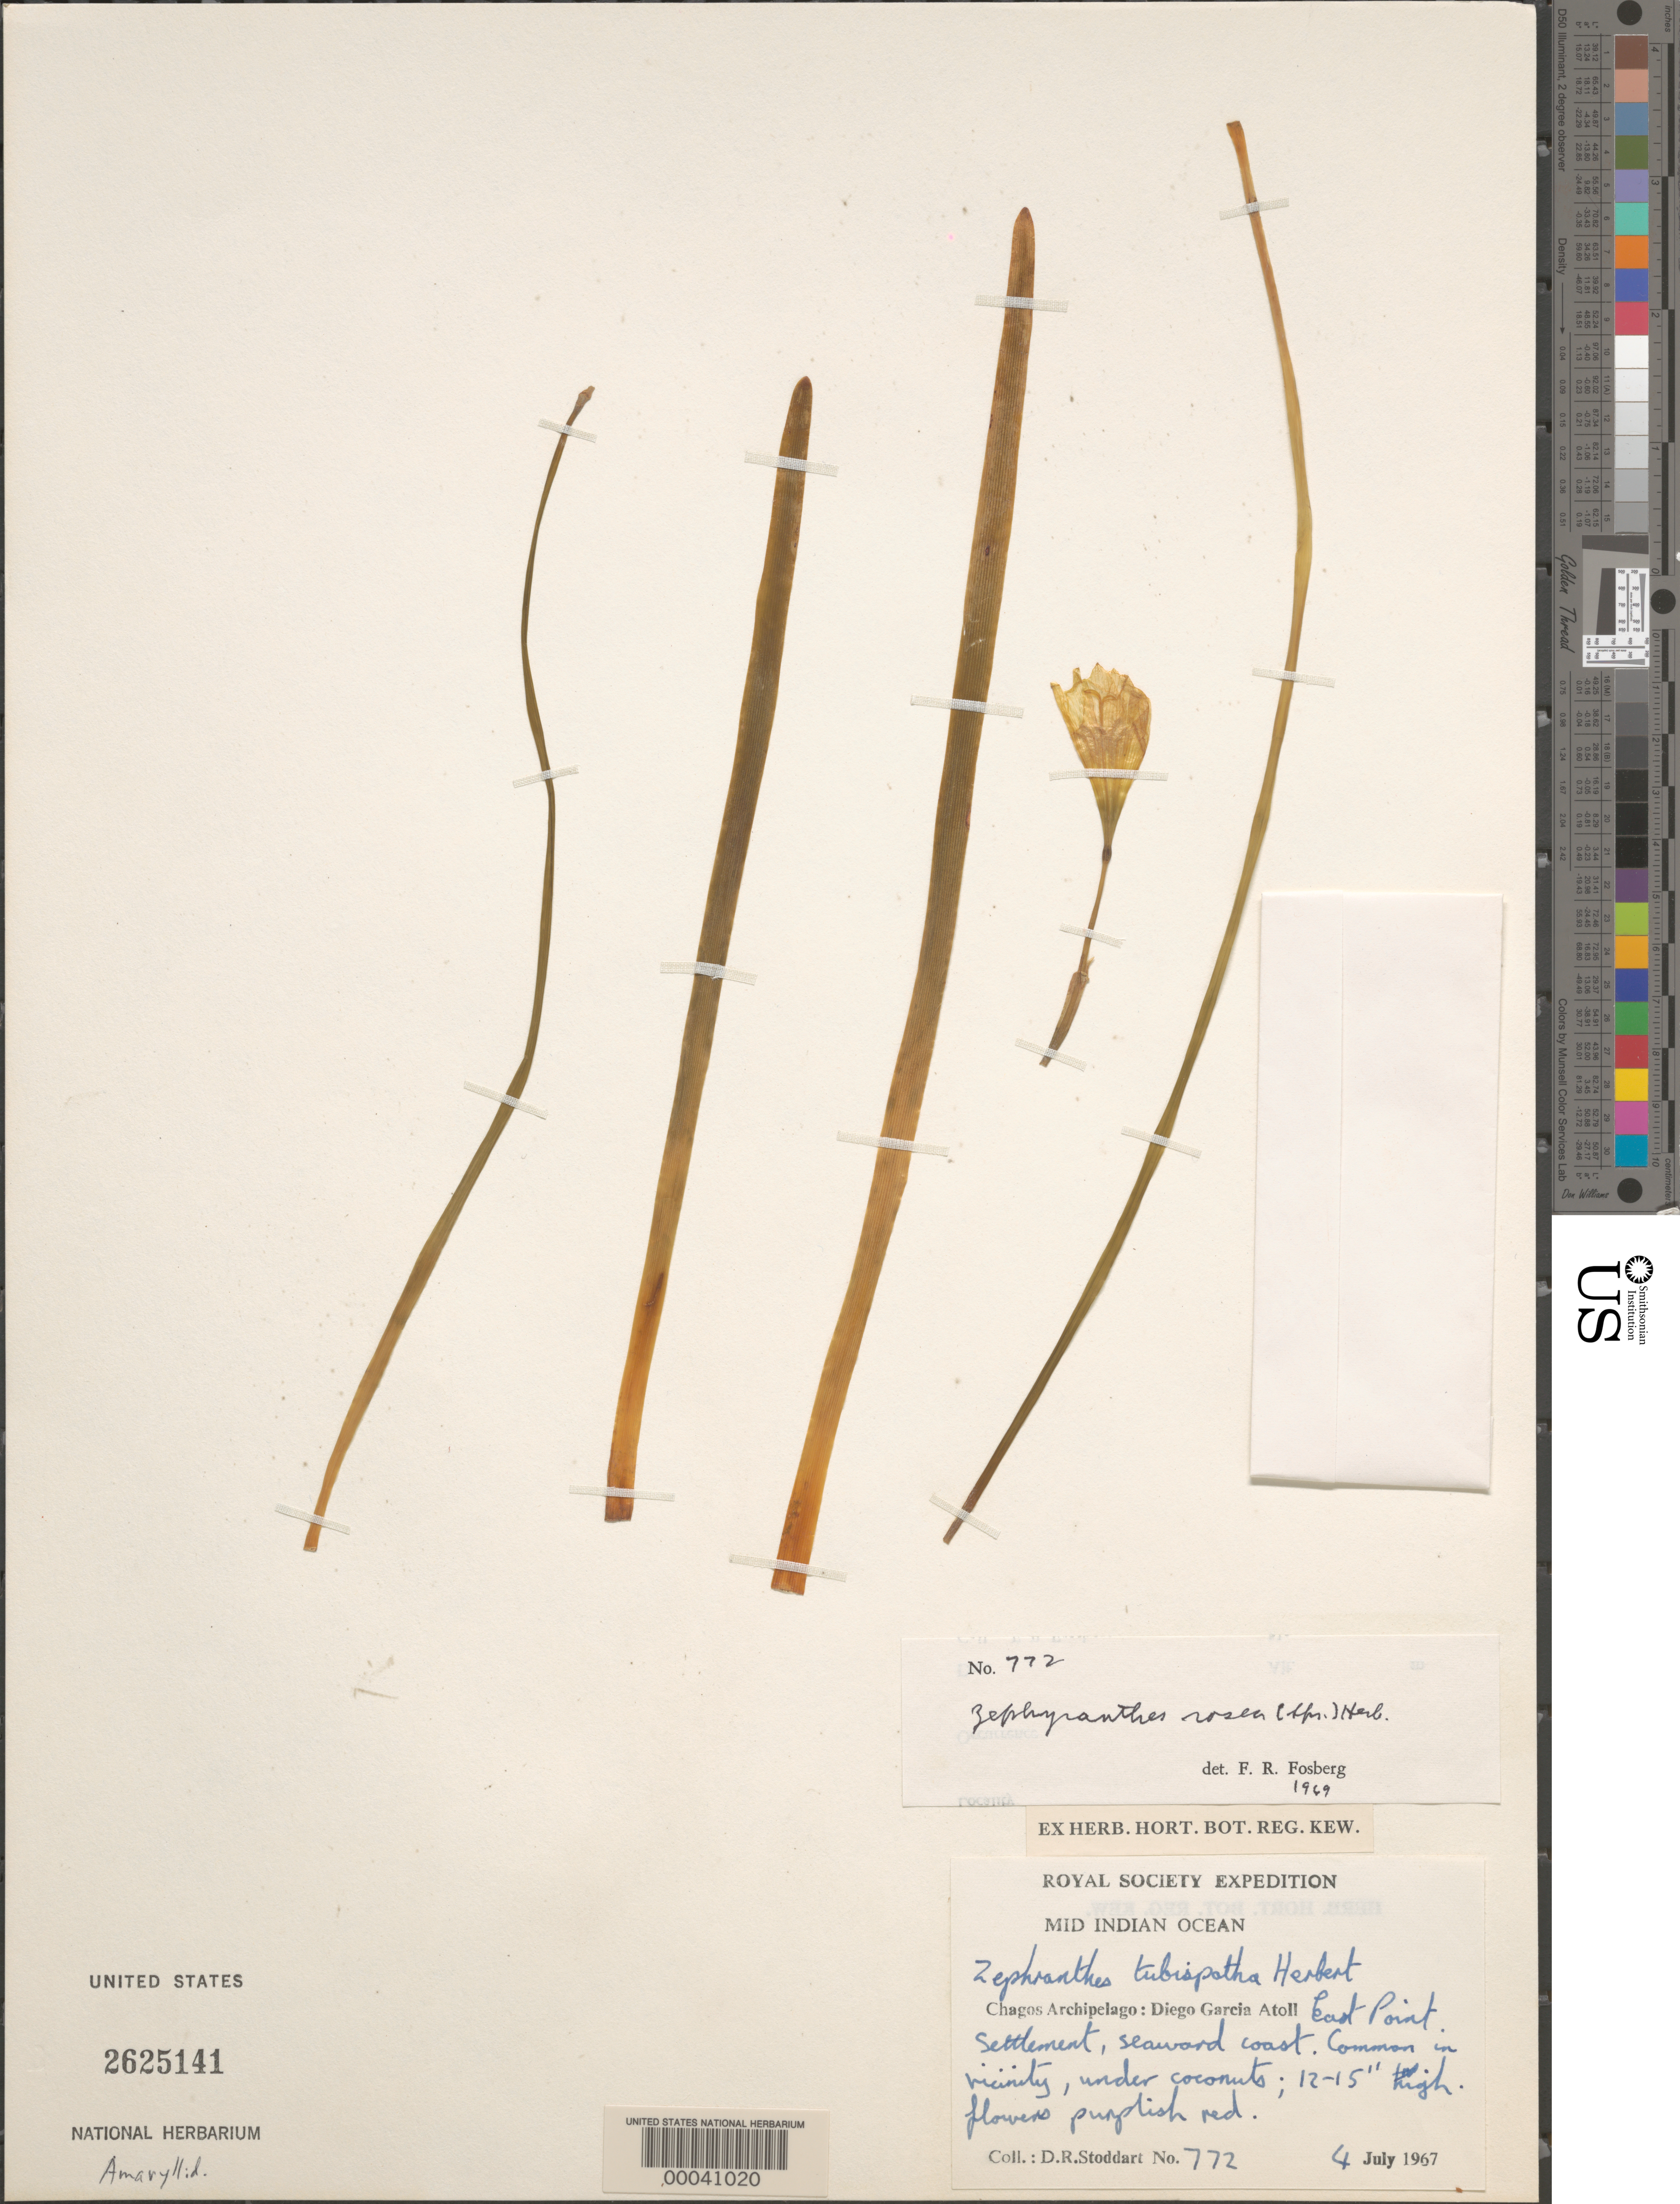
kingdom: Plantae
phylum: Tracheophyta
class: Liliopsida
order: Asparagales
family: Amaryllidaceae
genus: Zephyranthes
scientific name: Zephyranthes rosea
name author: Lindl.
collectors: D. R. Stoddart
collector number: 772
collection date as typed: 04 Jul 1967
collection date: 1967-07-04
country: British Indian Ocean Territory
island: Diego Garcia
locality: East Point Settlement, seaward coast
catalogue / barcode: US 2625141